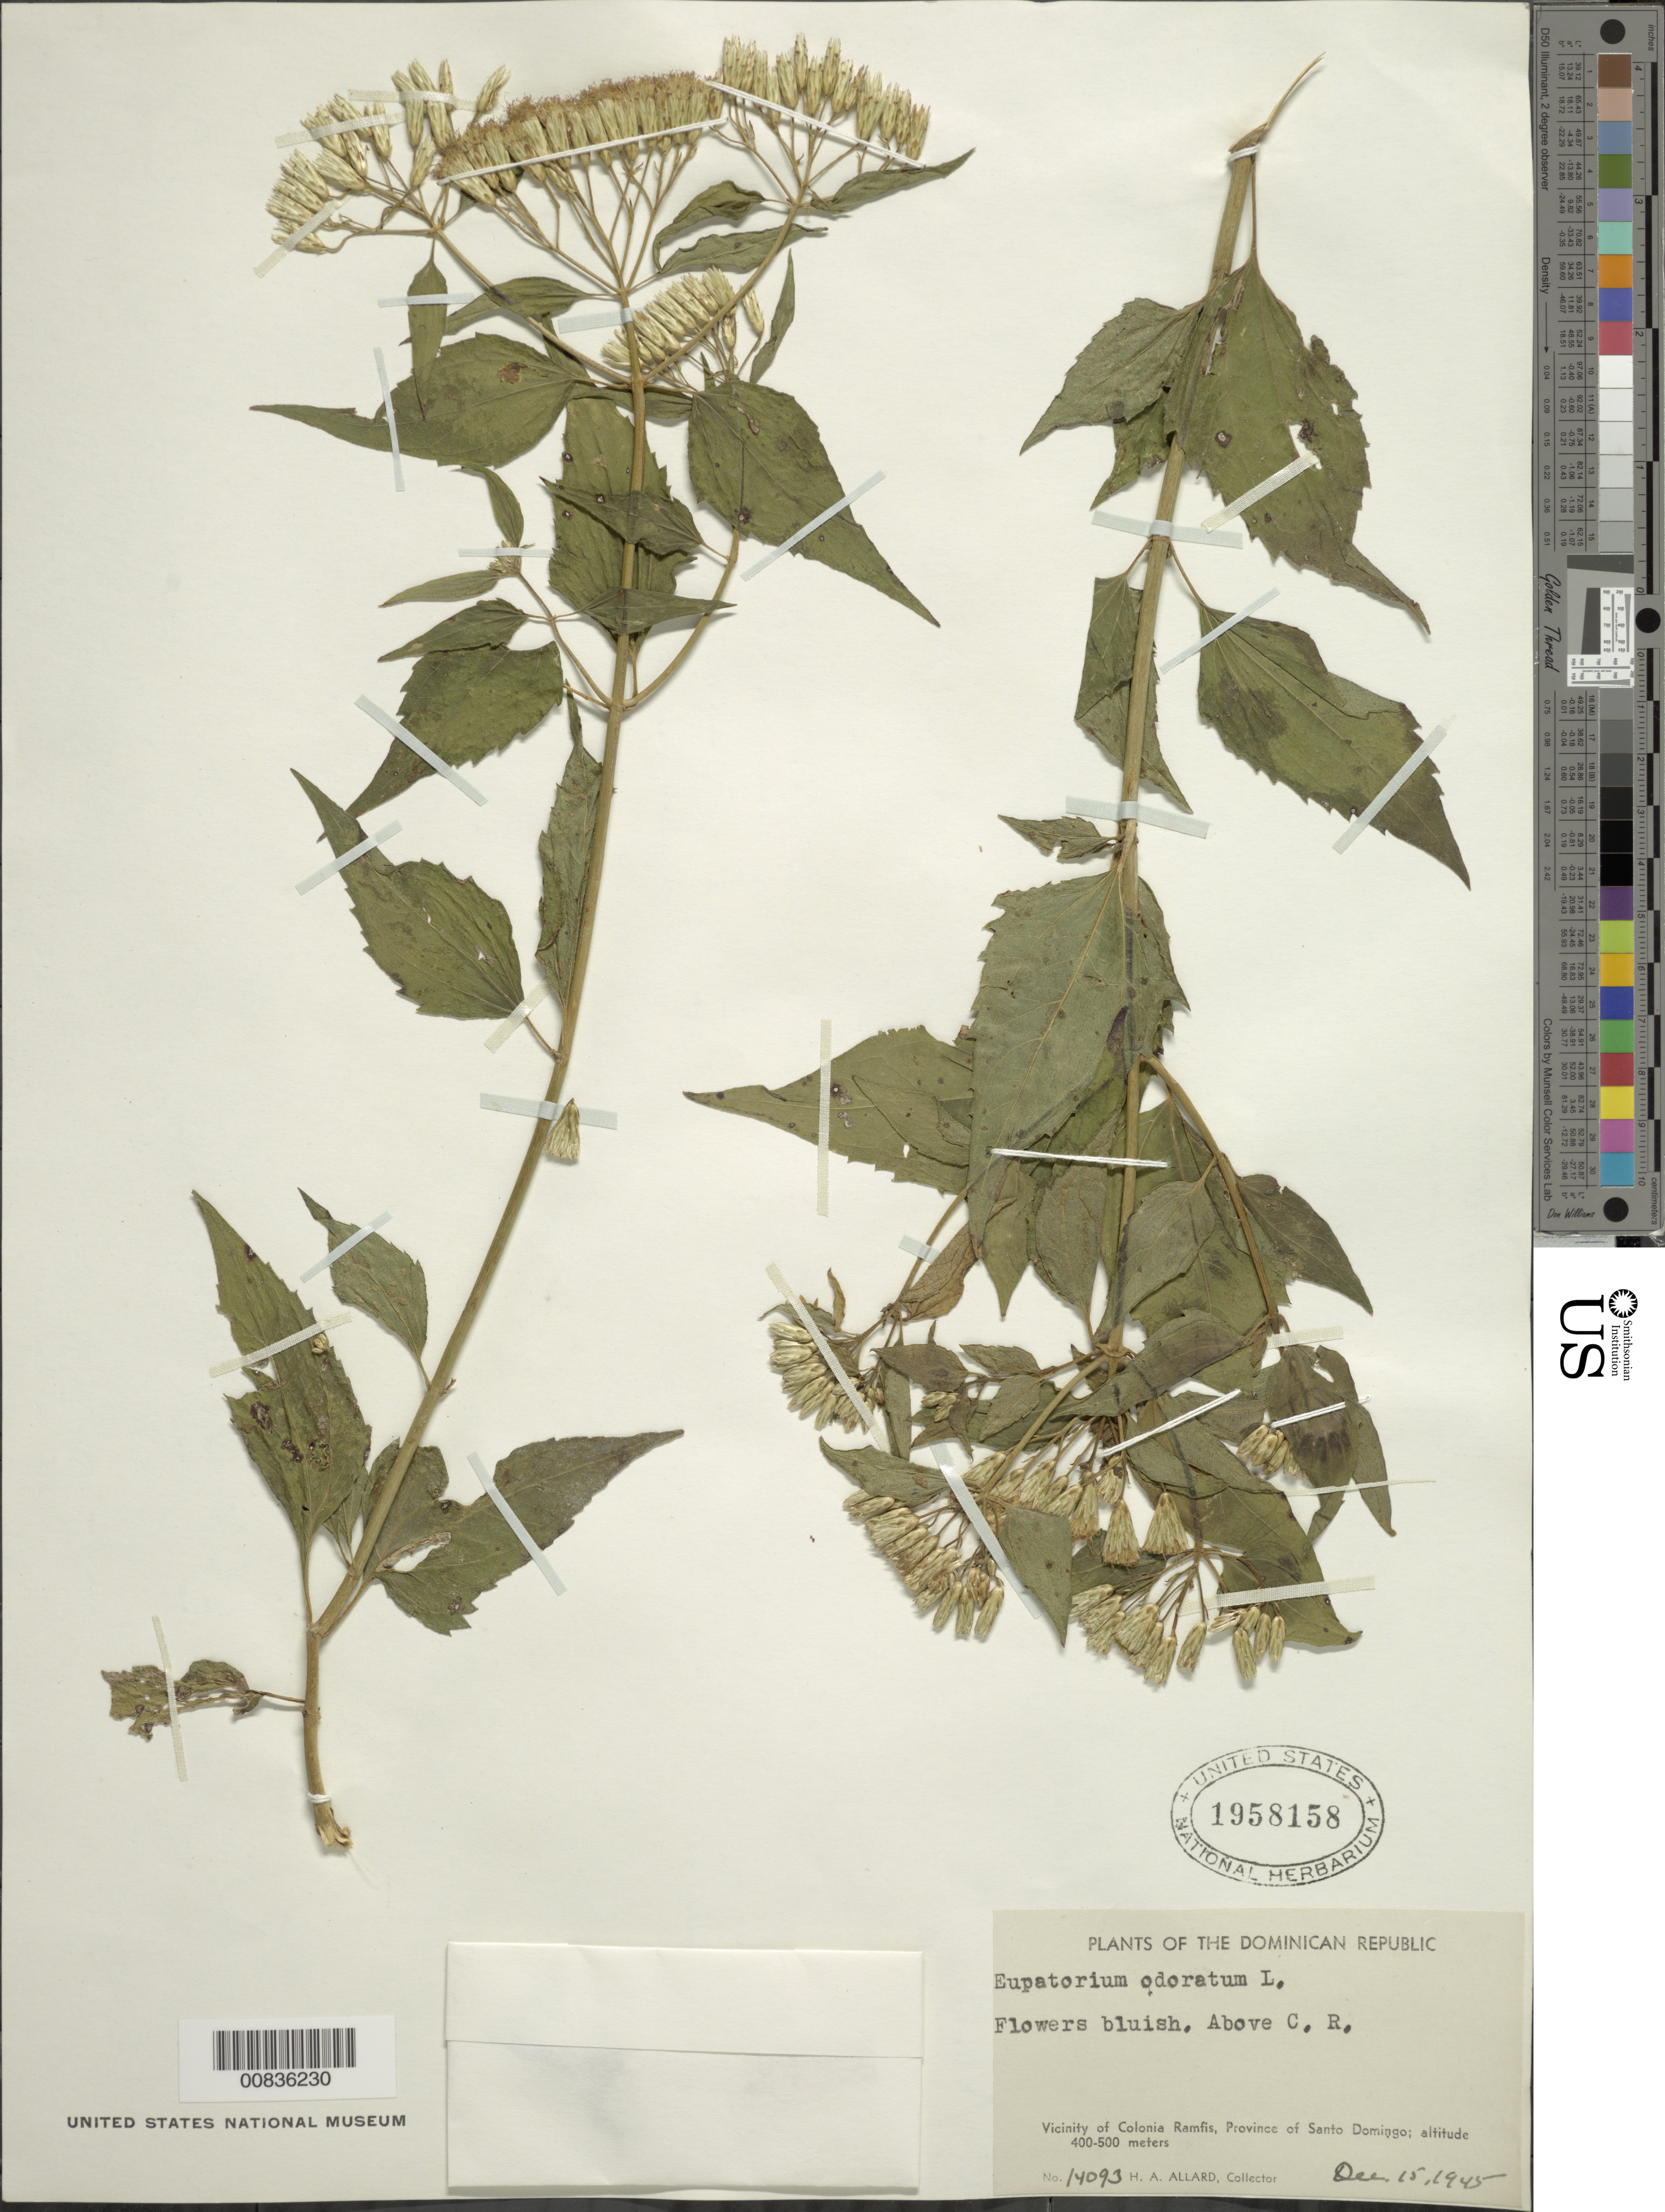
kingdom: Plantae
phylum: Tracheophyta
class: Magnoliopsida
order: Asterales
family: Asteraceae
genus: Chromolaena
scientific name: Chromolaena odorata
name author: (L.) R.M. King & H. Rob.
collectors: H. A. Allard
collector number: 14093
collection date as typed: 15 Dec 1945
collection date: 1945-12-15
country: Dominican Republic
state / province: Distrito Nacional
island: Hispaniola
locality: Vicinity of Colonia Ramfis, above town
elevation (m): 400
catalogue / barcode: US 1958158